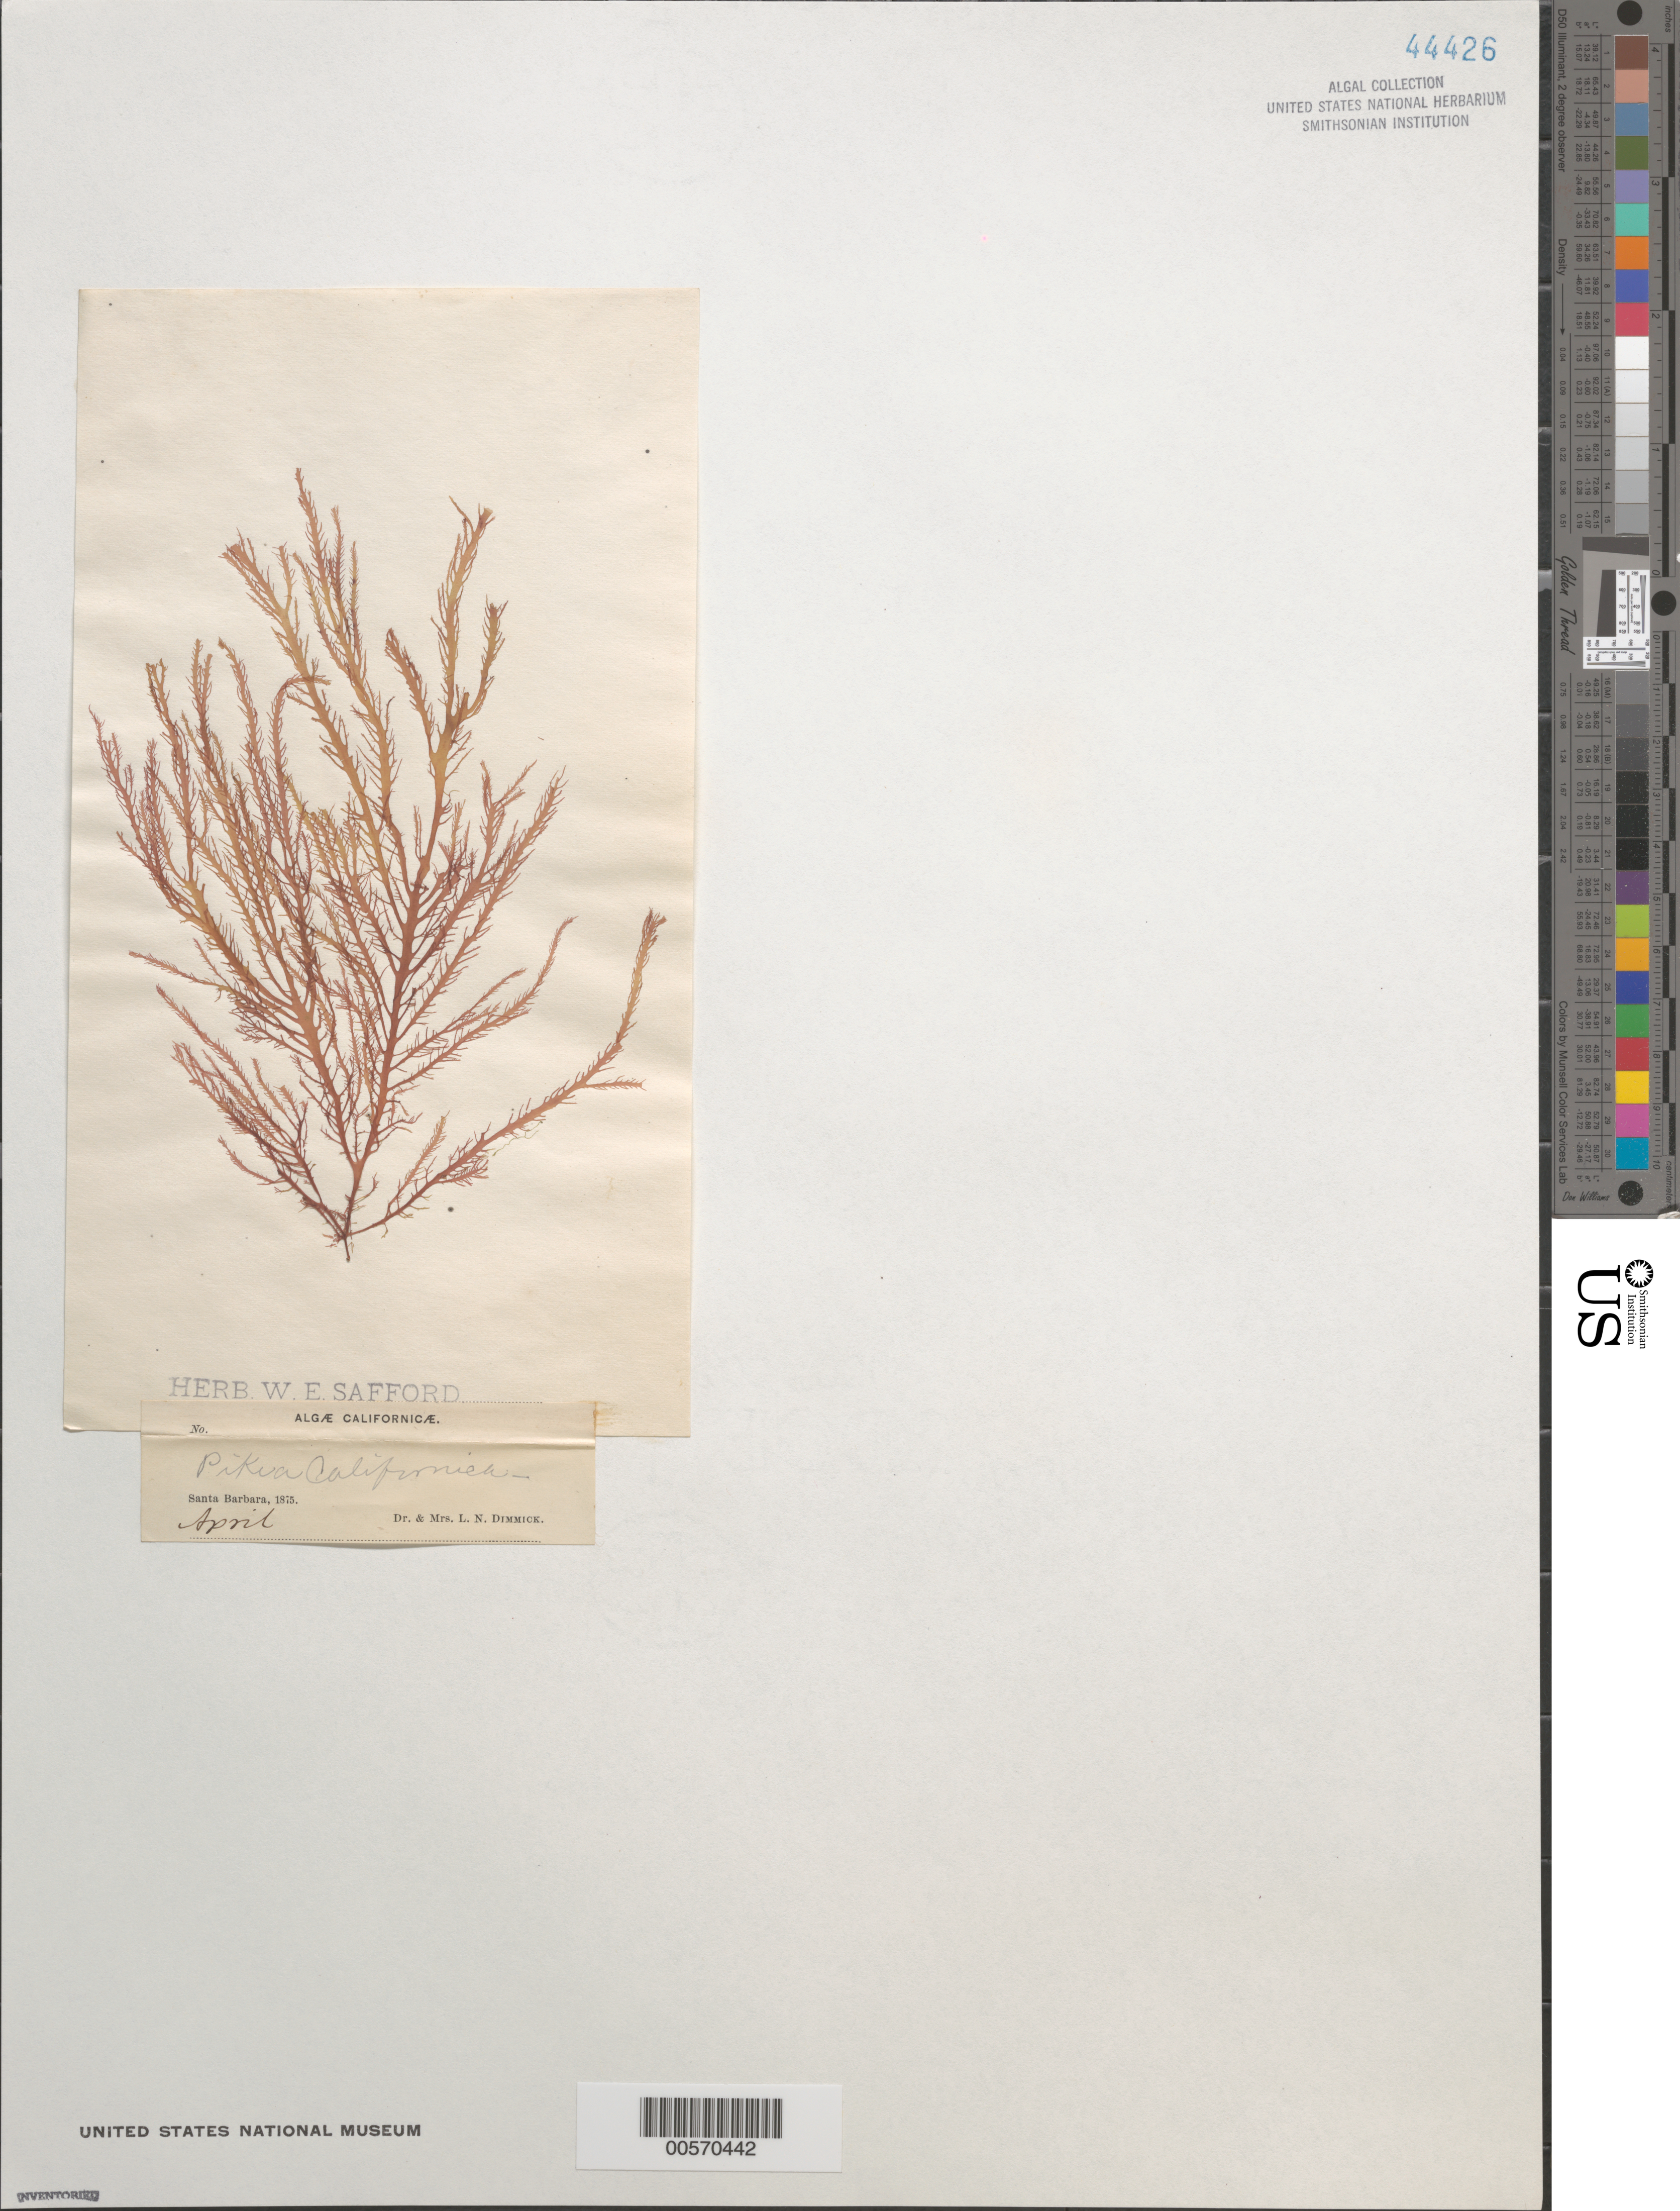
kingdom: Plantae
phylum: Rhodophyta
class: Florideophyceae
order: Gigartinales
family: Dumontiaceae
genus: Pikea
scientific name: Pikea californica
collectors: L. Dimmick & L. Dimmick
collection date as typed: Apr 1875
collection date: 1875-04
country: United States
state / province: California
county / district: Santa Barbara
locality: Santa Barbara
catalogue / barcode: US 44426